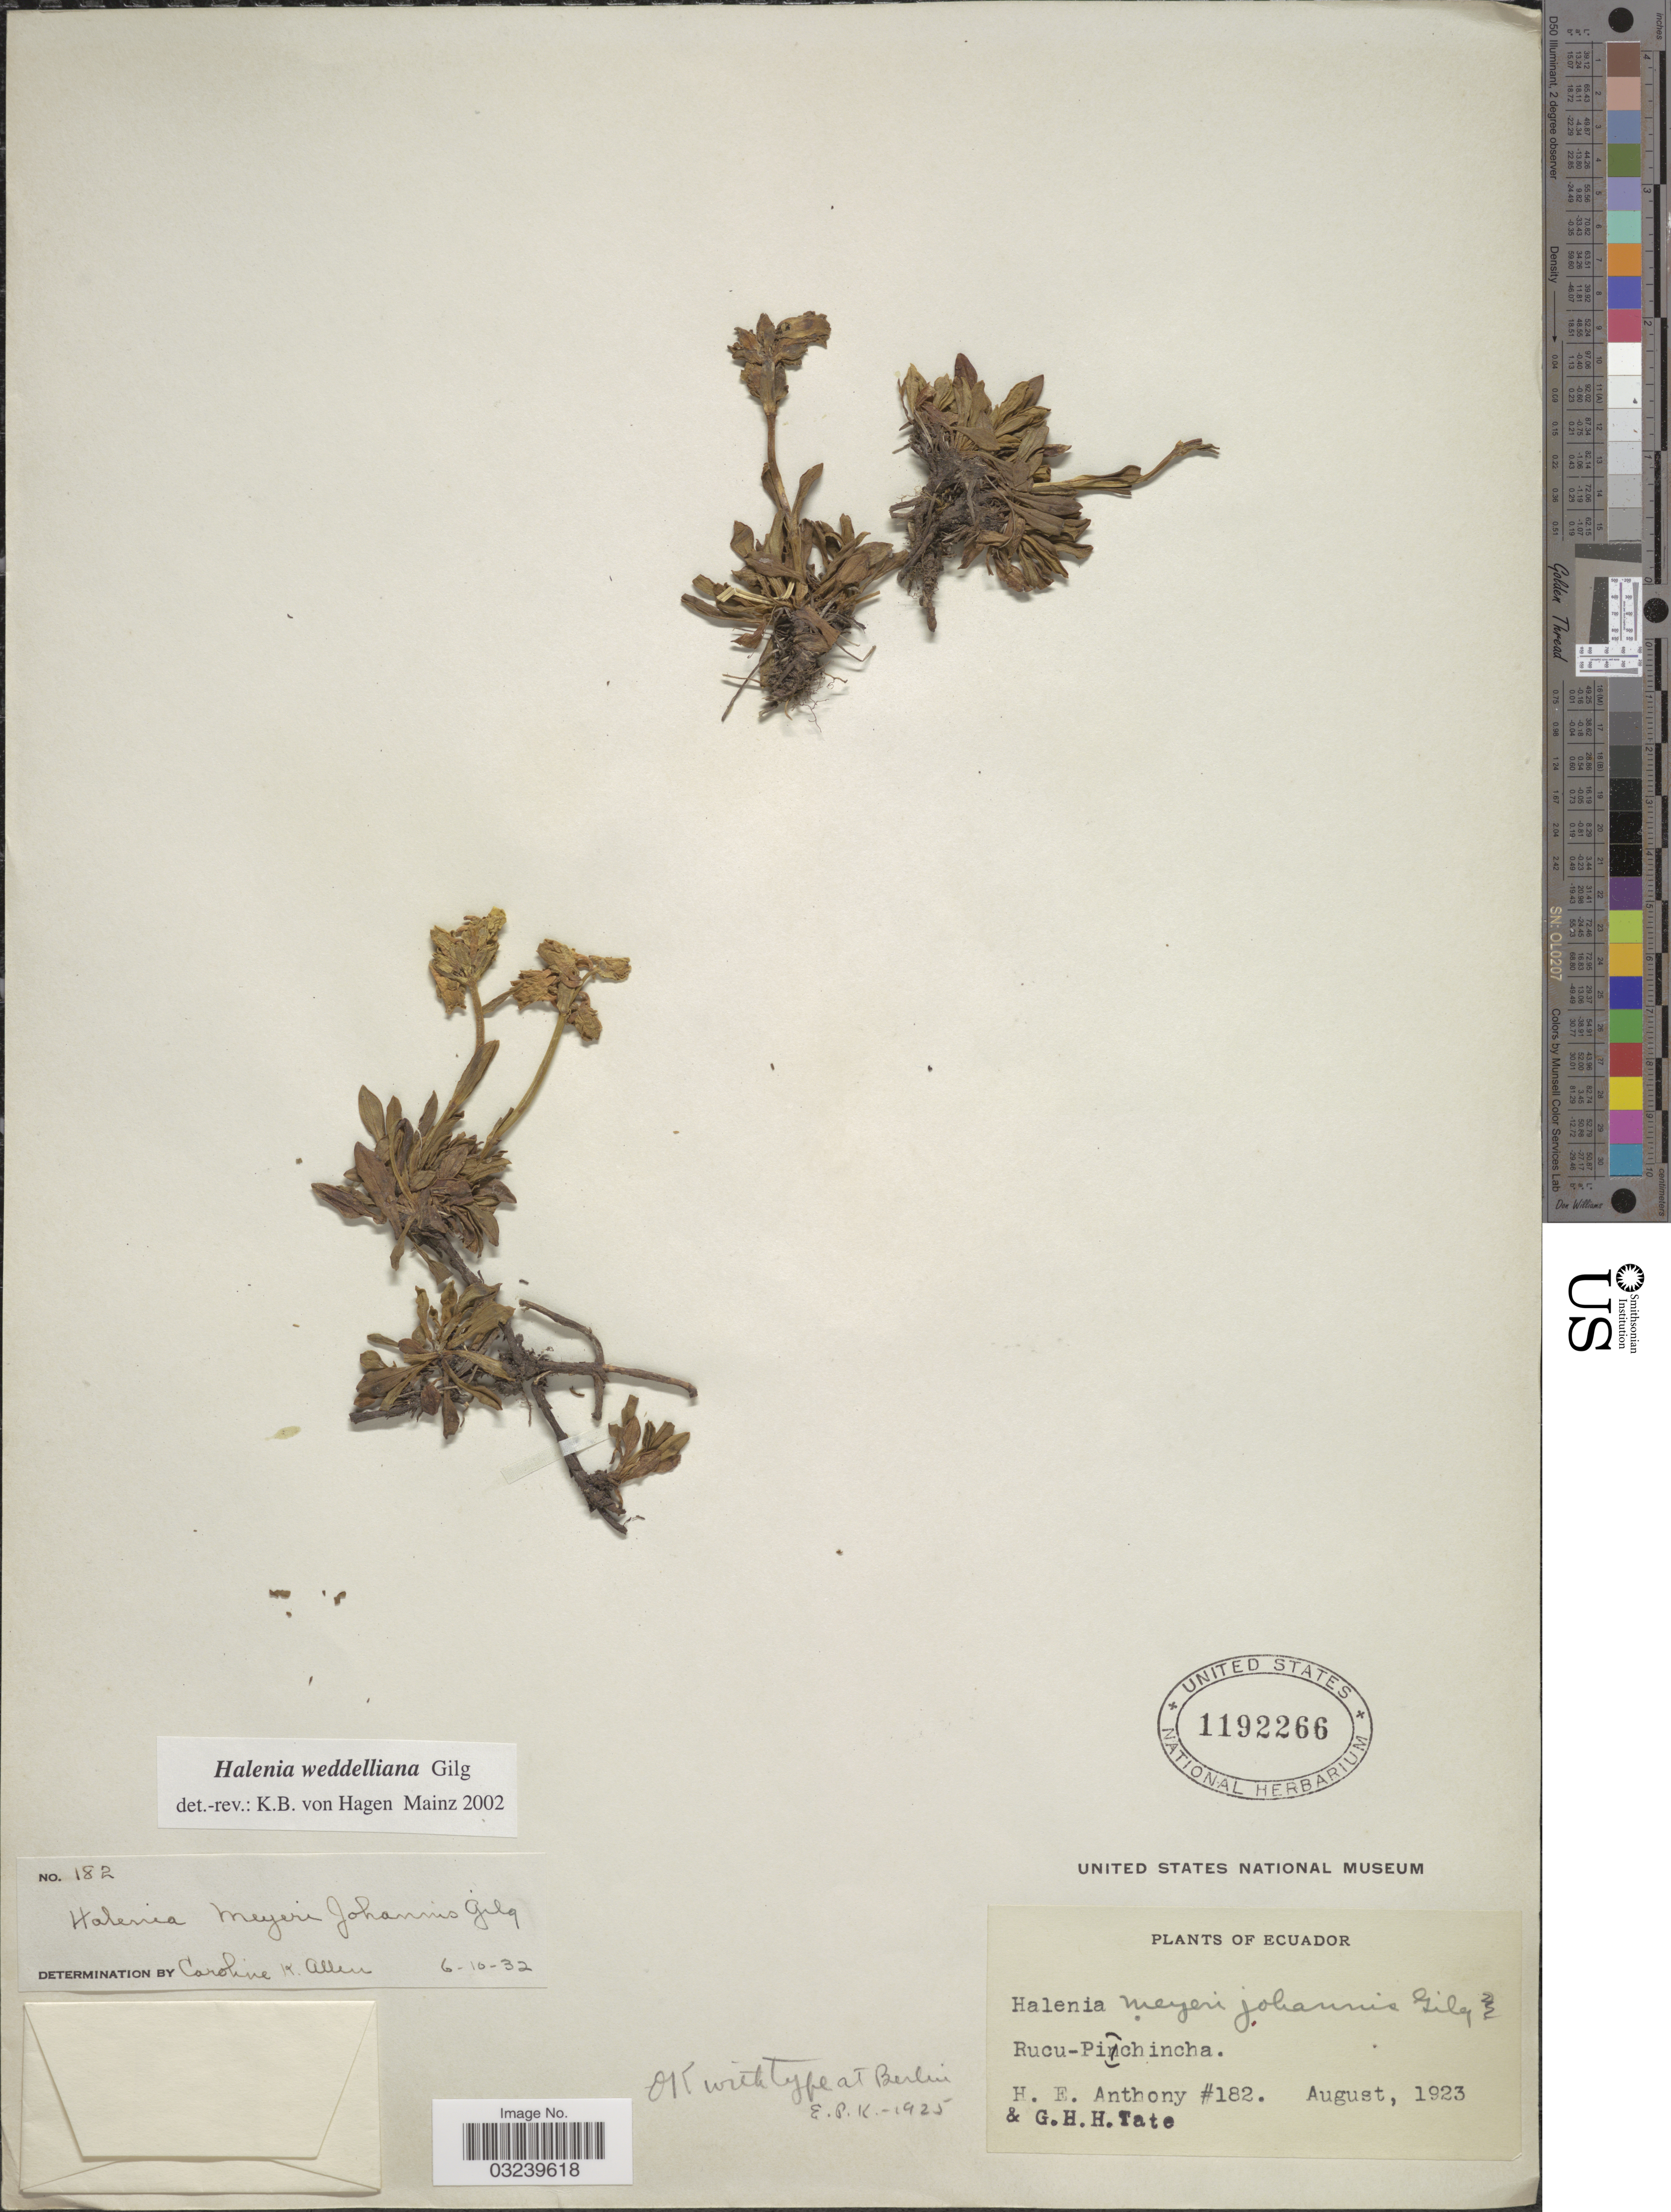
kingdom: Plantae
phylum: Tracheophyta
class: Magnoliopsida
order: Gentianales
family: Gentianaceae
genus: Halenia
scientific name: Halenia weddelliana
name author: Gilg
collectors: H. E. Anthony & G. H. H.Tate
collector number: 182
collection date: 1923-08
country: Ecuador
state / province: Pichincha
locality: Rucu-Pichincha.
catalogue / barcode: US 1192266